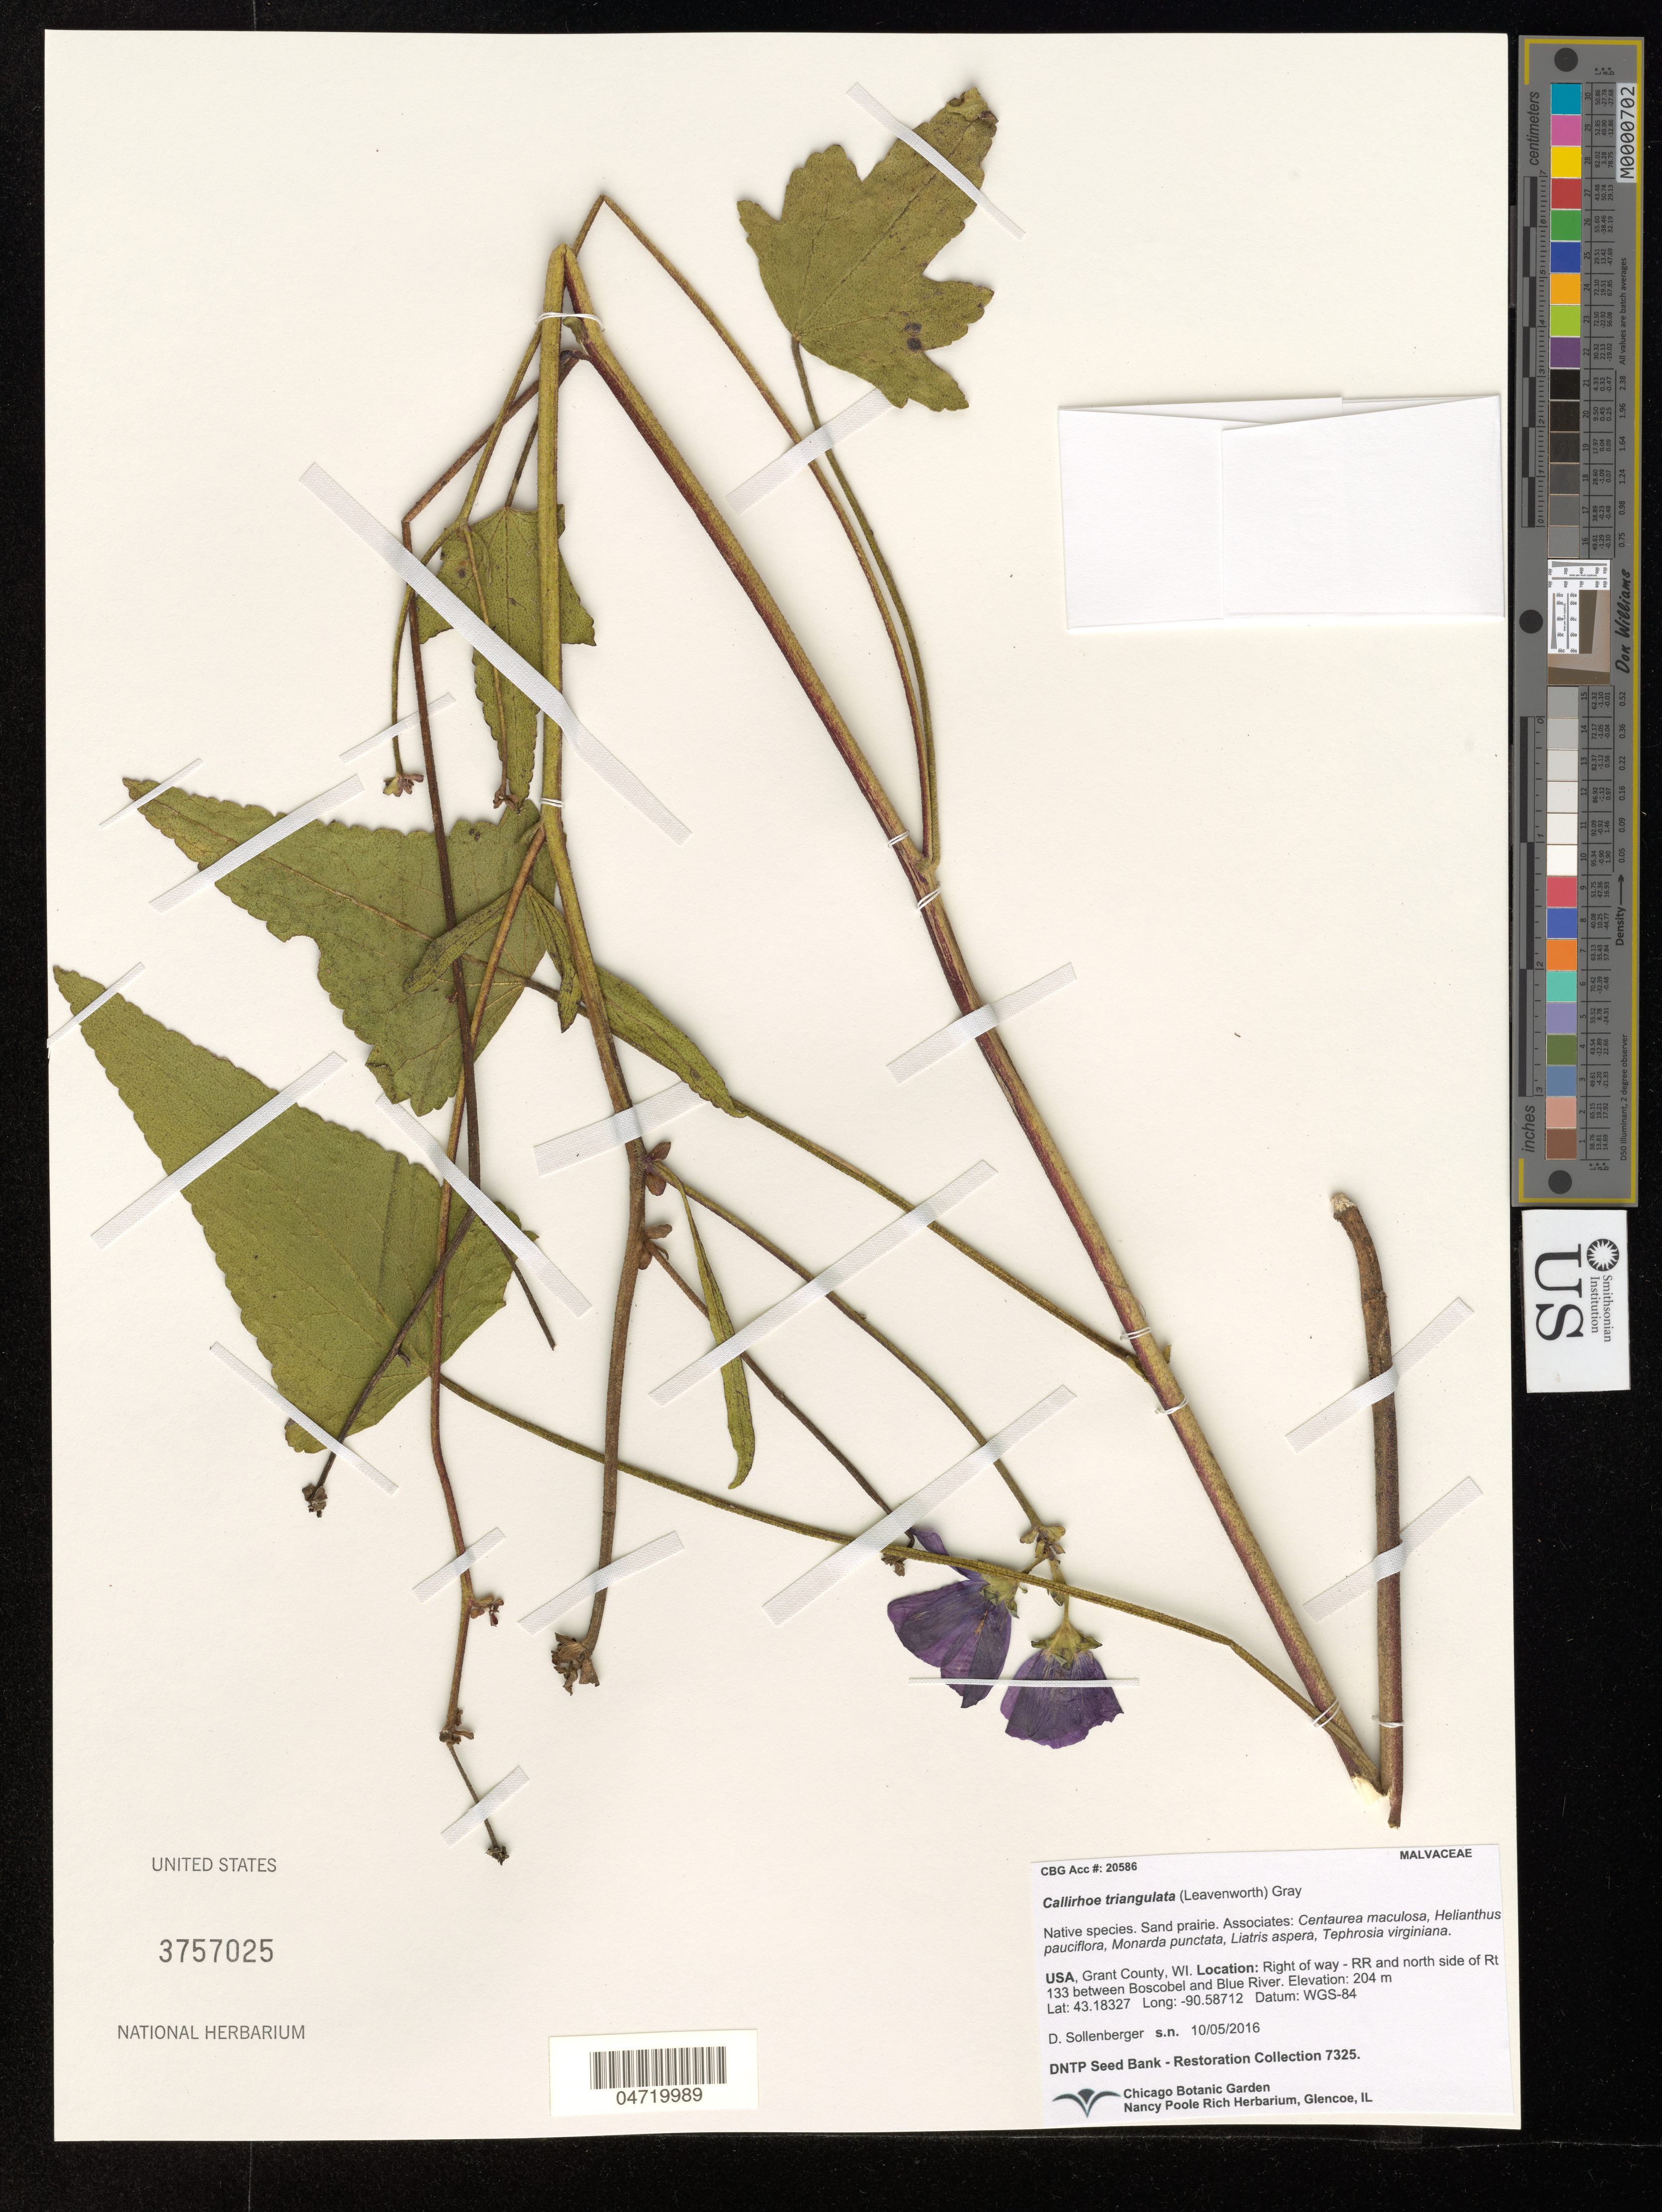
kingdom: Plantae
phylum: Tracheophyta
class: Magnoliopsida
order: Malvales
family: Malvaceae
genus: Callirhoe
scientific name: Callirhoe triangulata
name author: (Leavenw.) A. Gray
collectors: D. Sollenberger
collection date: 2016-10-05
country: United States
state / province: Wisconsin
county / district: Grant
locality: Grant County. Right of way - RR and north side of Rt 133 between Boscobel and Blue River.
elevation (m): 204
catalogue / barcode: US 3757025